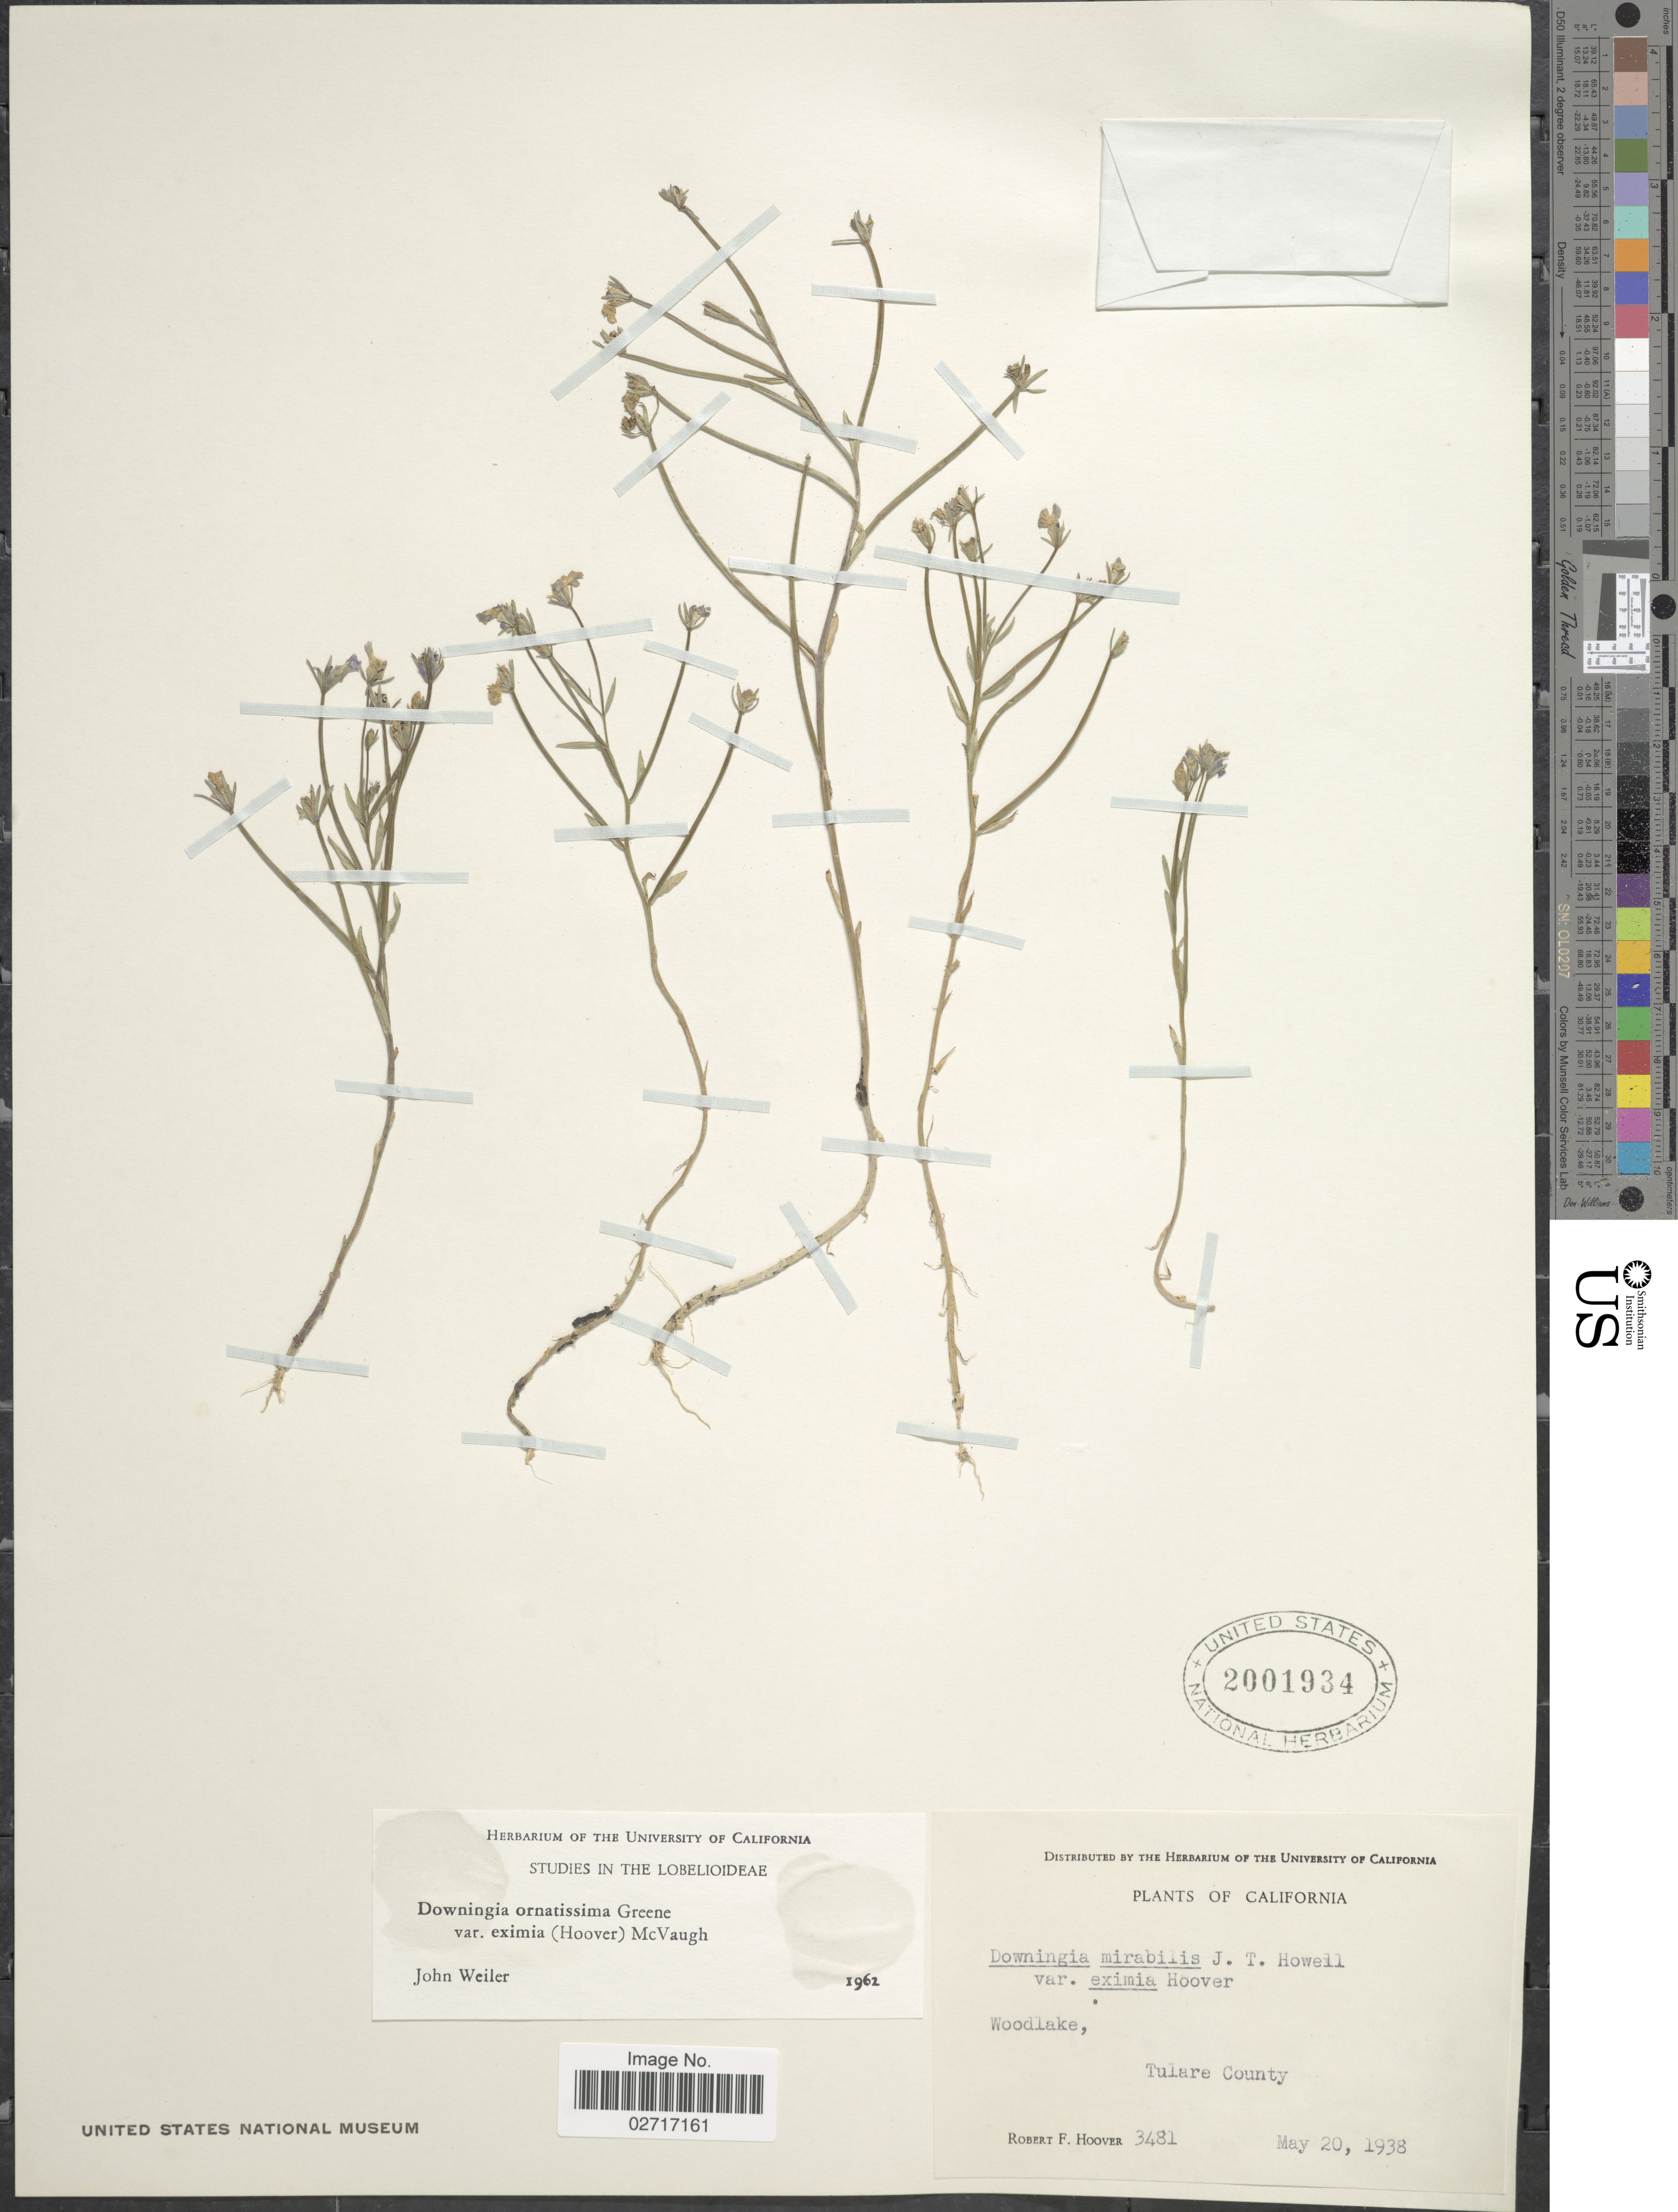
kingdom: Plantae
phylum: Tracheophyta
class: Magnoliopsida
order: Asterales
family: Campanulaceae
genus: Downingia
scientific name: Downingia ornatissima var. eximia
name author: (Hoover) McVaugh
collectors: R. F. Hoover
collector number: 3481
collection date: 1938-05-20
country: United States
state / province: California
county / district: Tulare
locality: Woodlake, Tulare County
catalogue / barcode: US 2001934